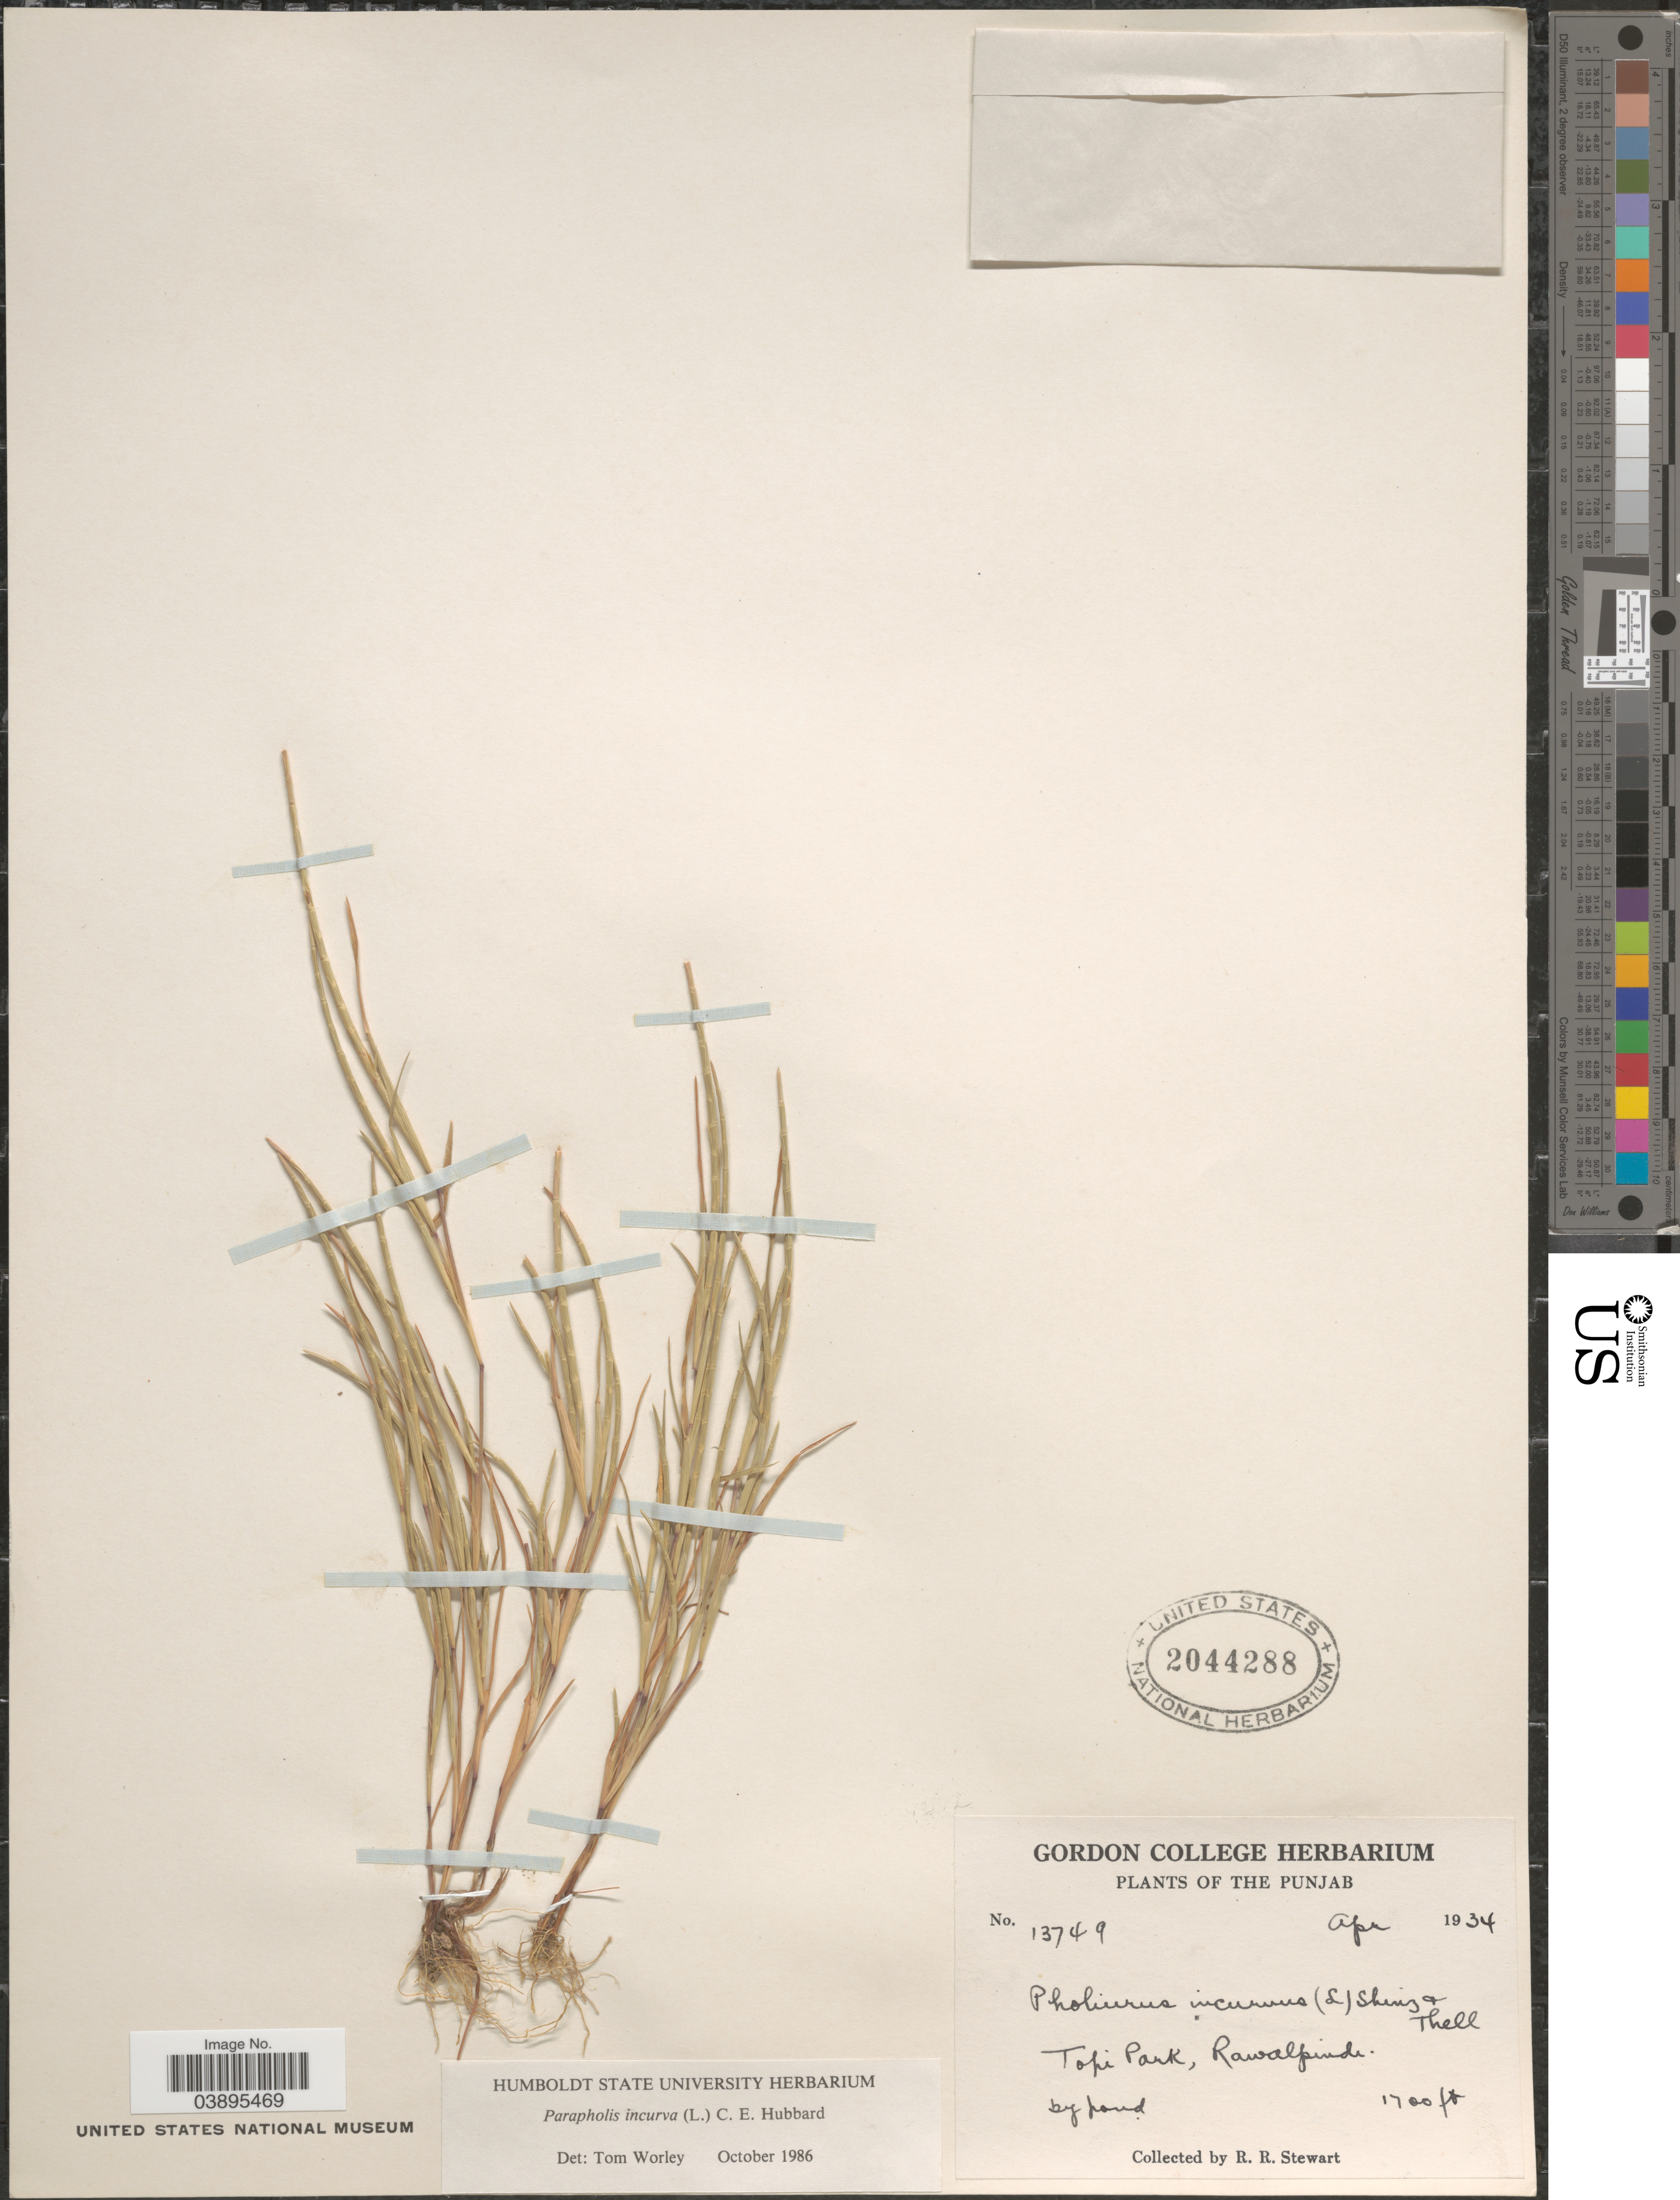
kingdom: Plantae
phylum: Tracheophyta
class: Liliopsida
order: Poales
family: Poaceae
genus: Parapholis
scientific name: Parapholis incurva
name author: (L.) C.E. Hubb.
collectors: R. Stewart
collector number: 13749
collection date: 1934-04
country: Pakistan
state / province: Punjab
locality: Topi Park, Rawalpindi.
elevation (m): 518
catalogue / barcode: US 2044288